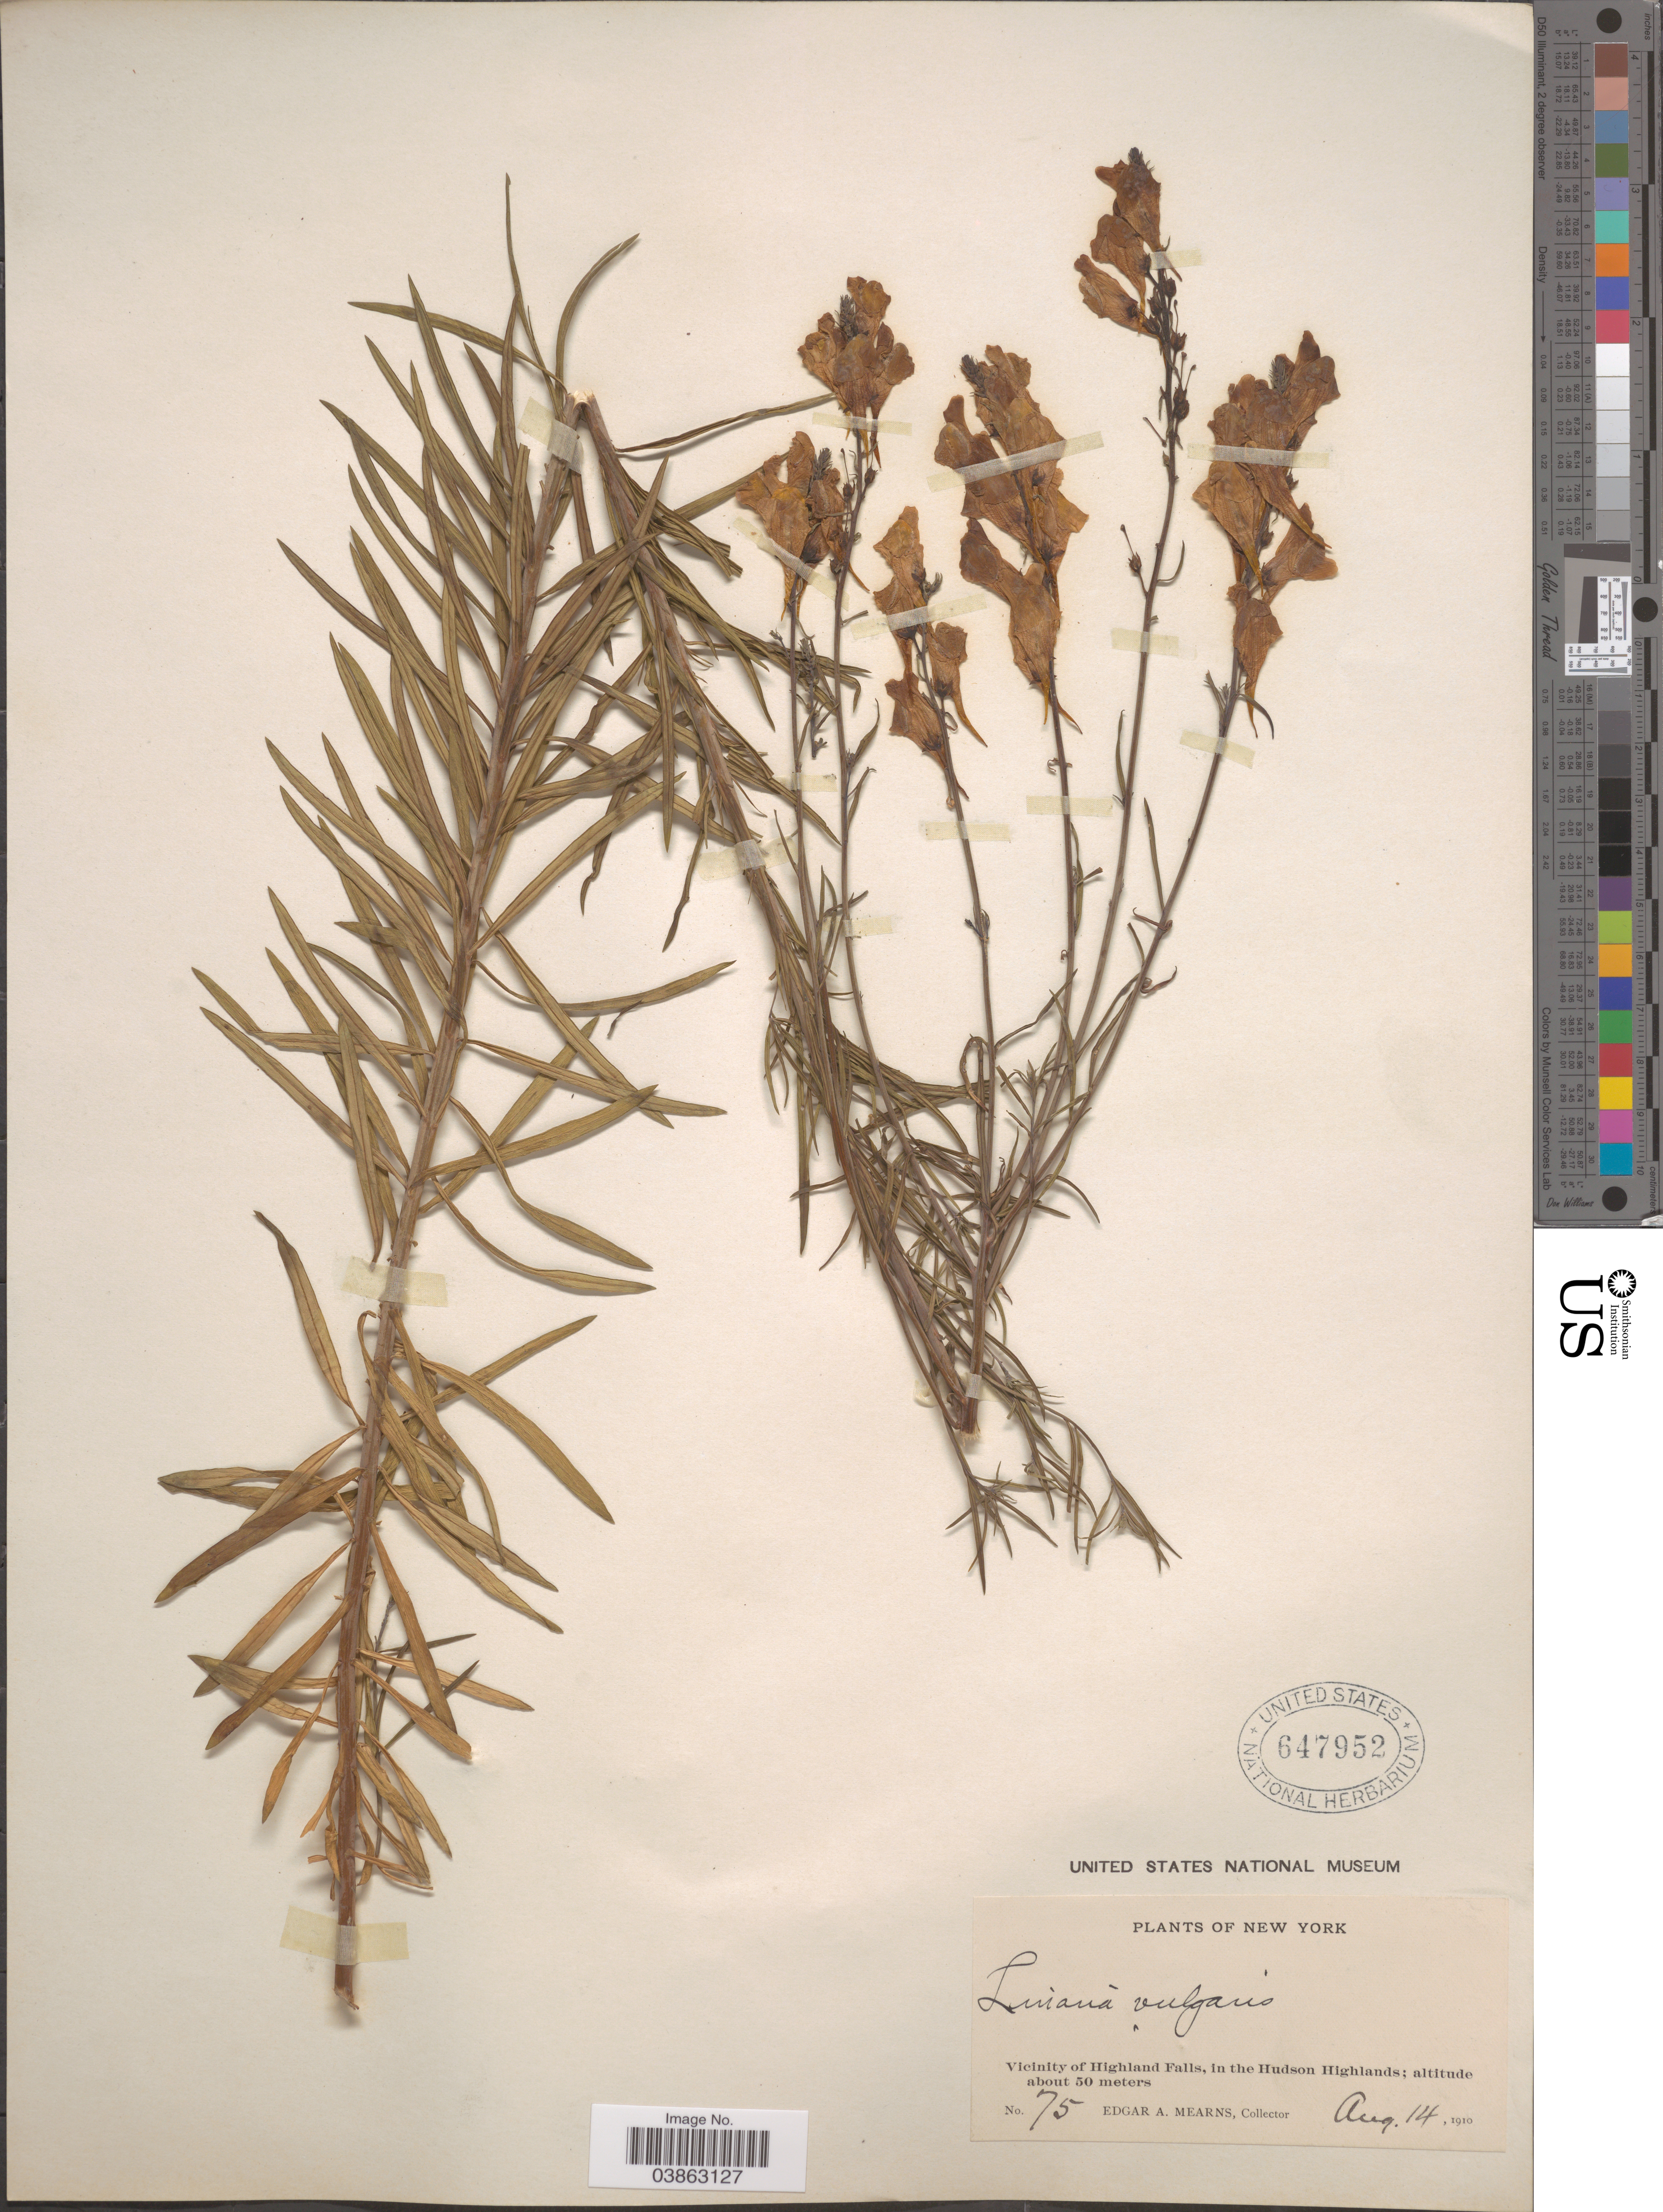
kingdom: Plantae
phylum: Tracheophyta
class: Magnoliopsida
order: Lamiales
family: Plantaginaceae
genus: Linaria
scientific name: Linaria vulgaris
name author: Mill.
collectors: E. A. Mearns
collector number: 75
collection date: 1910-08-14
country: United States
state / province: New York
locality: Vicinity of Highland Falls, in the Hudson Highlands.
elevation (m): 50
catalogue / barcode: US 647952